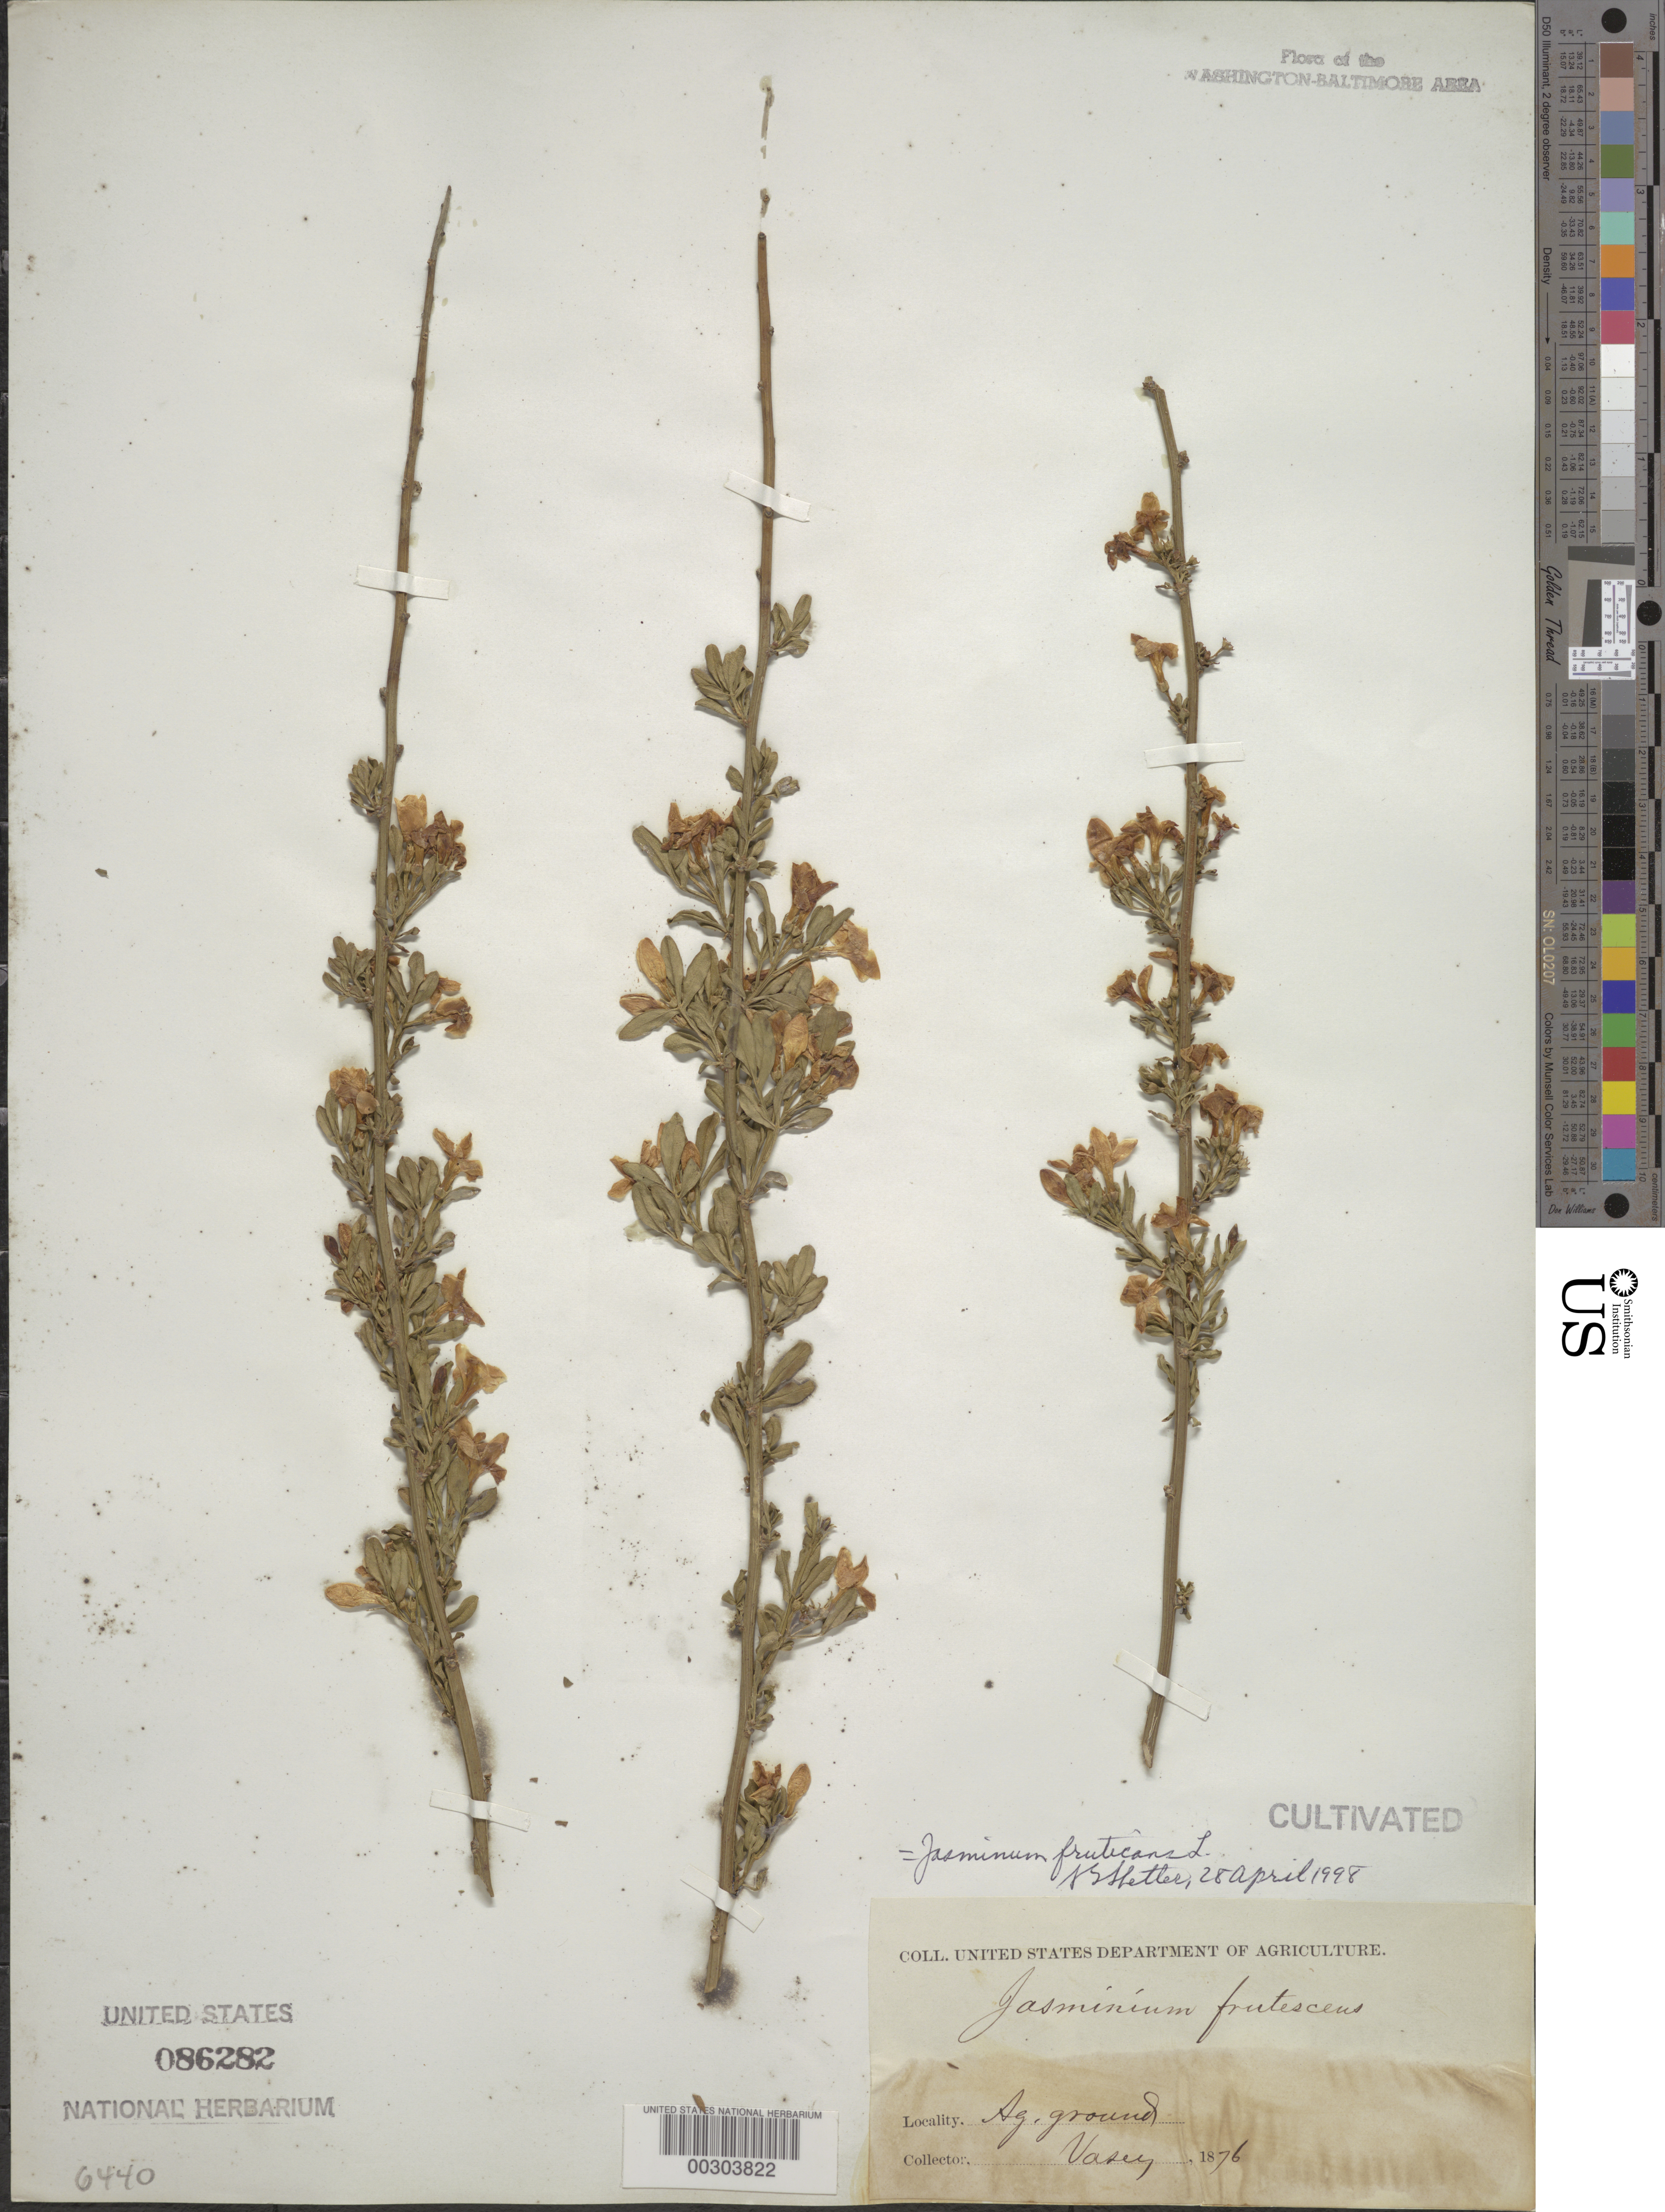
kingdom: Plantae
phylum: Tracheophyta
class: Magnoliopsida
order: Lamiales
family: Oleaceae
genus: Jasminum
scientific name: Jasminum fruticans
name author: L.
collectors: G. R. Vasey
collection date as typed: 1876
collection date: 1876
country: United States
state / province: District of Columbia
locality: Department of Agriculture grounds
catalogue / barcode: US 86282